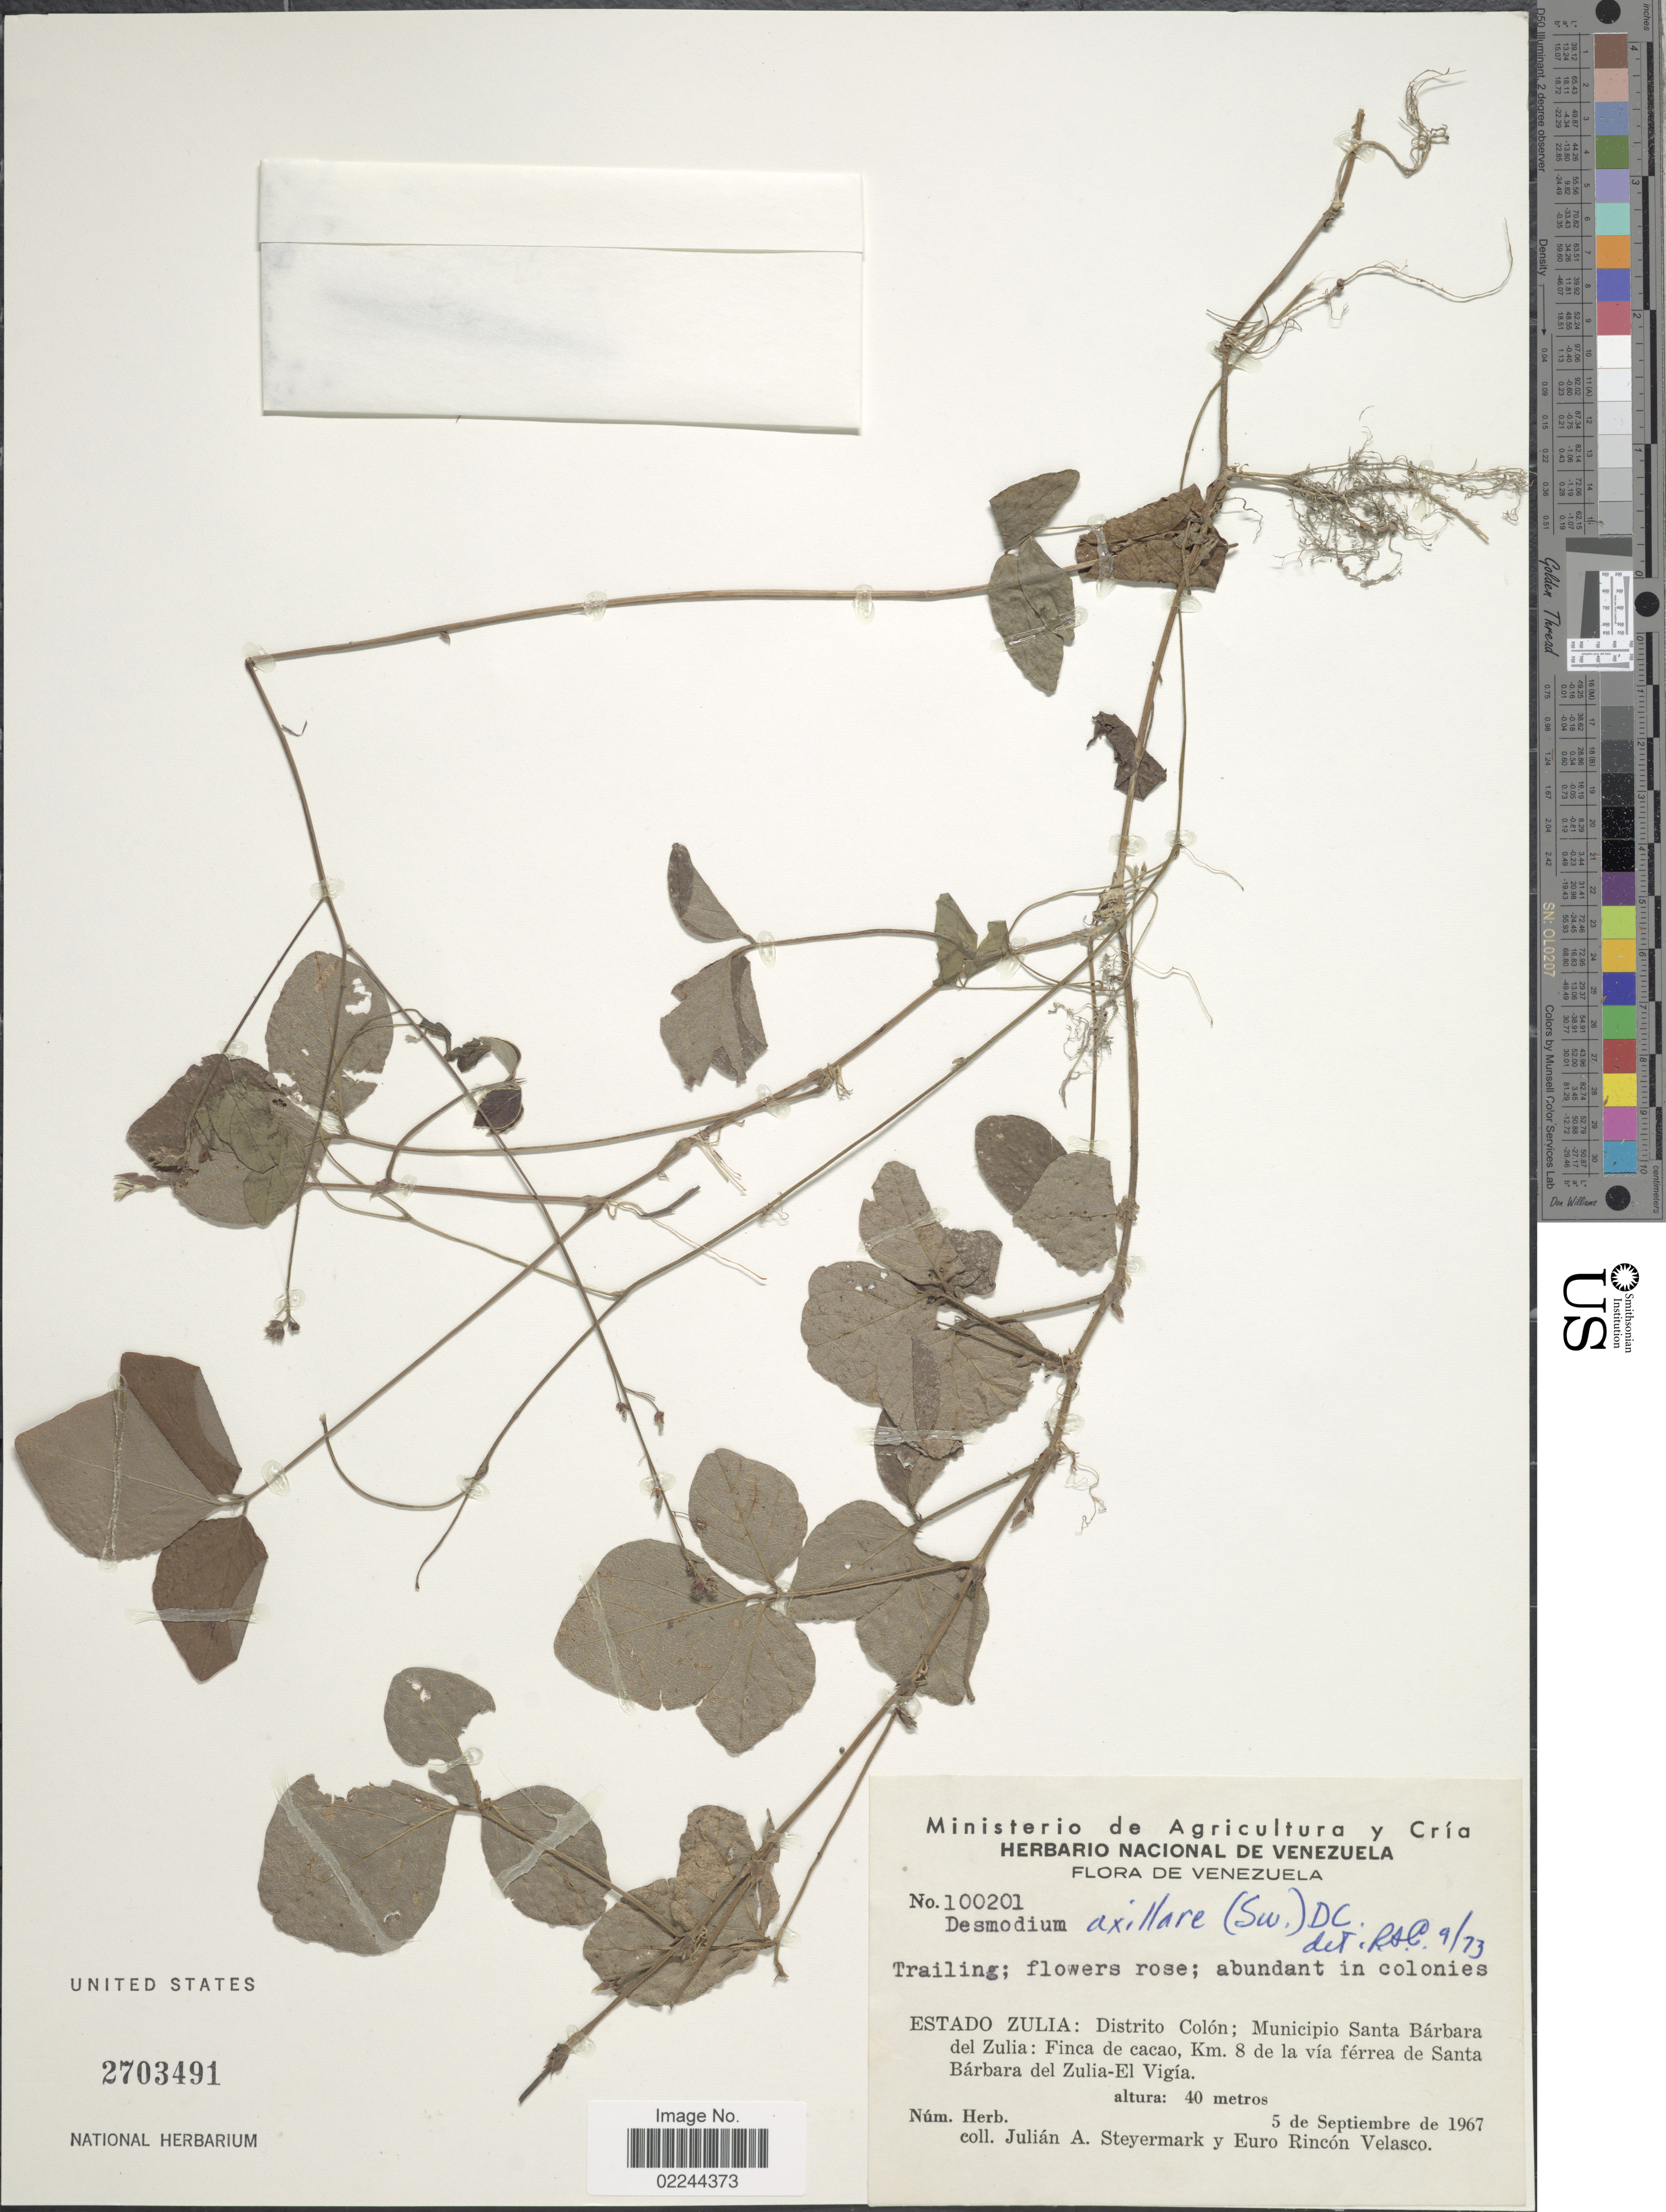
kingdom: Plantae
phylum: Tracheophyta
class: Magnoliopsida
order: Fabales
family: Fabaceae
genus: Desmodium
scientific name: Desmodium axillare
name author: (Sw.) DC.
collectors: J. Steyermark & E. Velasco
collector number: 100201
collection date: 1967-09-05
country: Venezuela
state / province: Zulia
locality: Estado Zulia: Distrito Colon; Municipio Santa Barbara del Zulia: Finca de cacao, Km. 8 de la via ferrea de Santa Barbara del Zulia-El Vigia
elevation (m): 40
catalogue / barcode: US 2703491